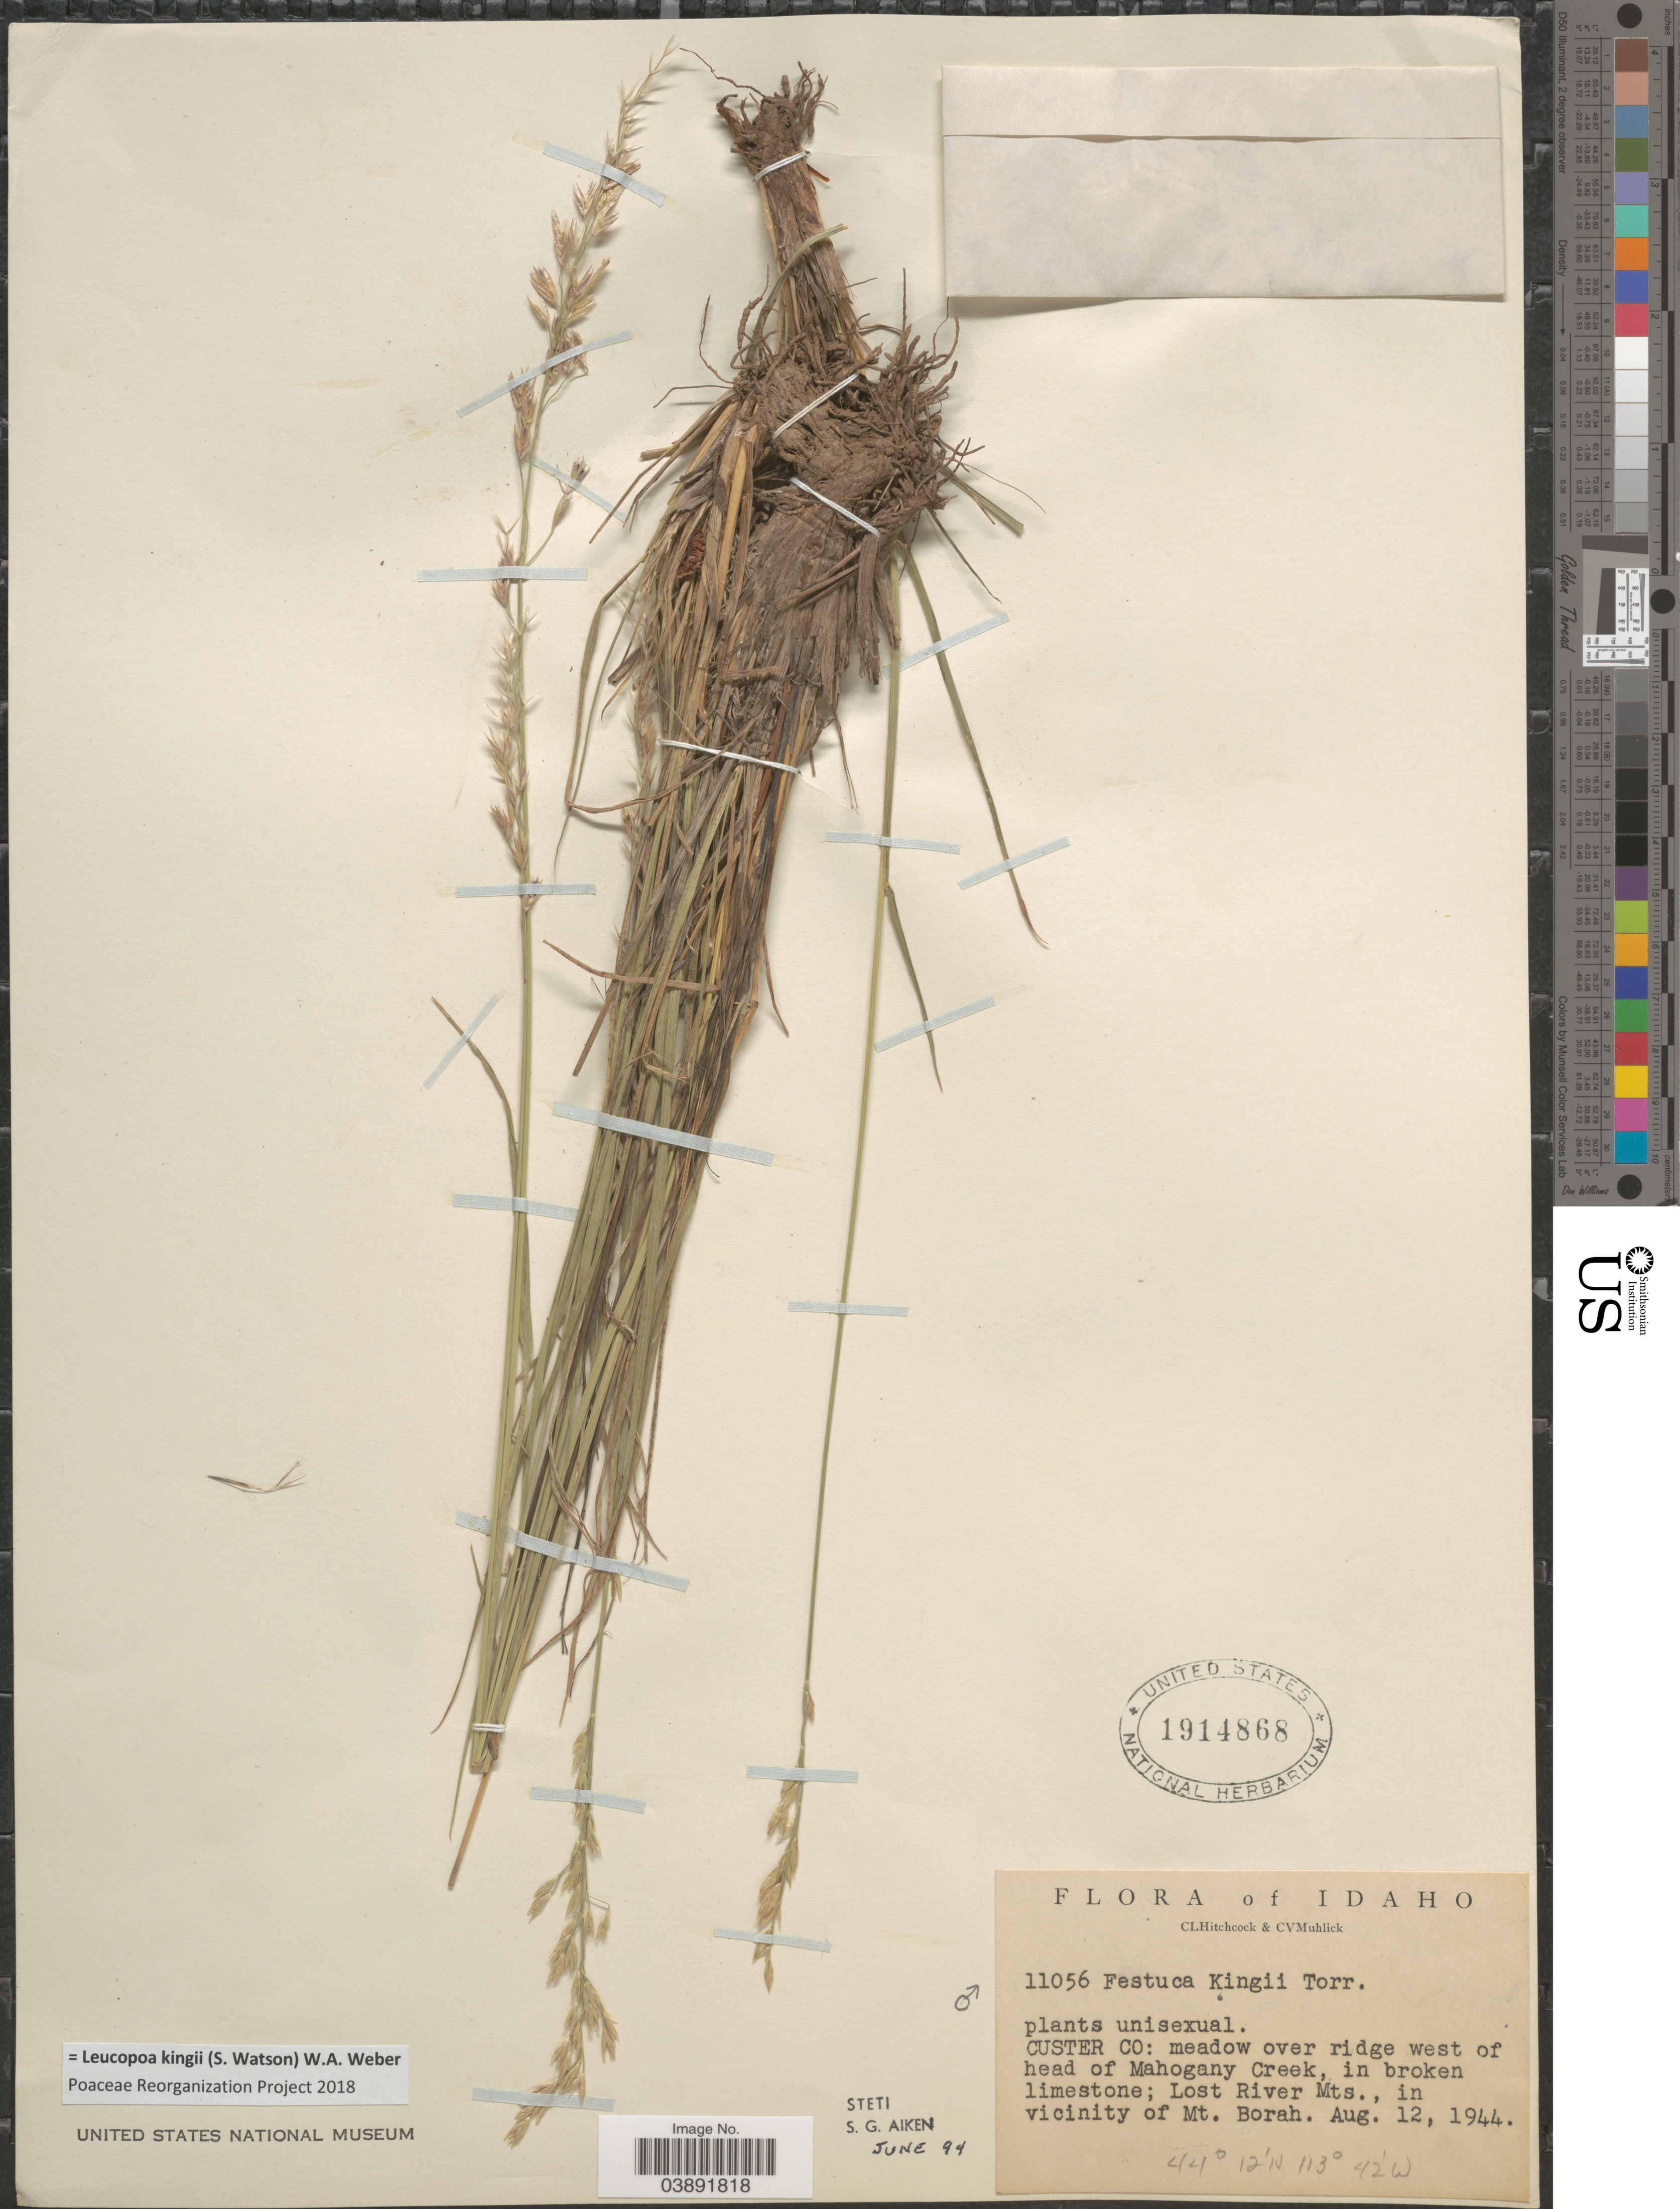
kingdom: Plantae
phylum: Tracheophyta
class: Liliopsida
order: Poales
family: Poaceae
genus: Hesperochloa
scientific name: Hesperochloa kingii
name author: (S. Watson) Rydb.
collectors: C. L. Hitchcock & C. V. Muhlick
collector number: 11056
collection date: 1944-08-12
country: United States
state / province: Idaho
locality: Custer Co: meadow over ridge west of head of Mahogany Creek, in broken limestone; Lost River Mts., in vicinity of Mt. Borah.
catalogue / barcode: US 1914868